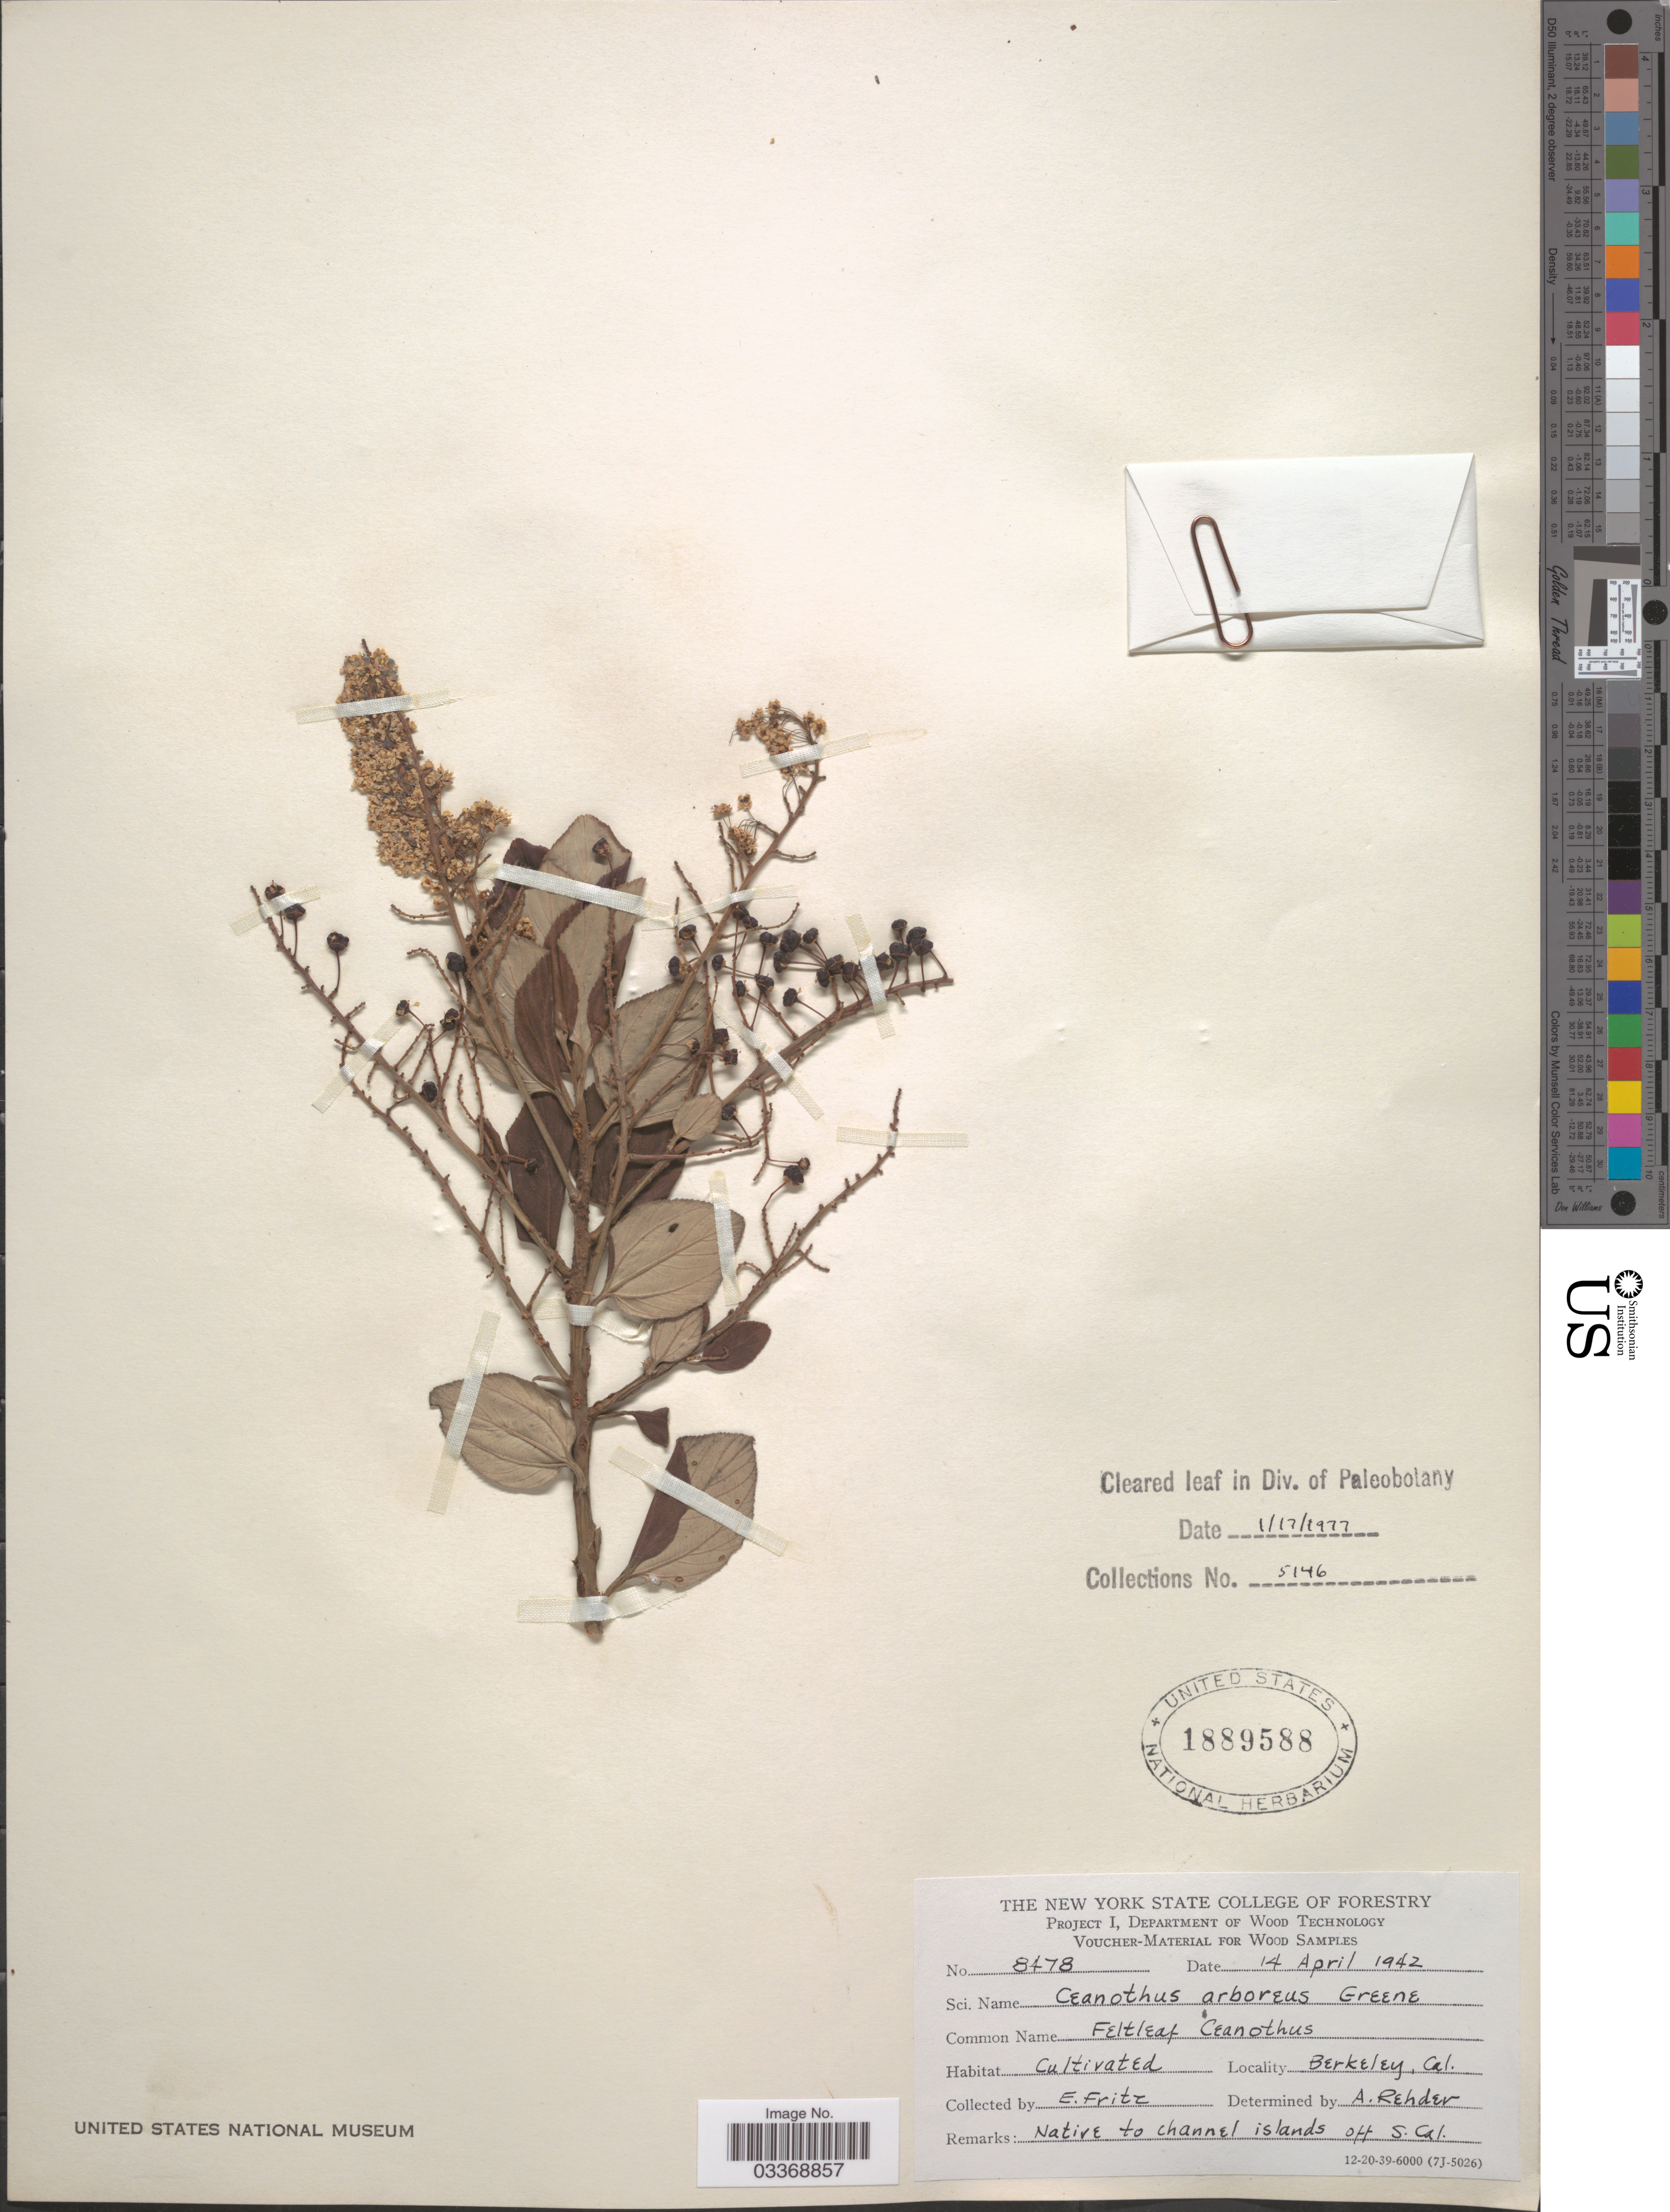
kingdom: Plantae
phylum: Tracheophyta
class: Magnoliopsida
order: Rosales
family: Rhamnaceae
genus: Ceanothus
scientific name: Ceanothus arboreus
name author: Greene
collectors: E. Fritz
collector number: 8478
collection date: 1942-04-14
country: United States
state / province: California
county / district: Alameda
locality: Berkeley.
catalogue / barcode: US 1889588